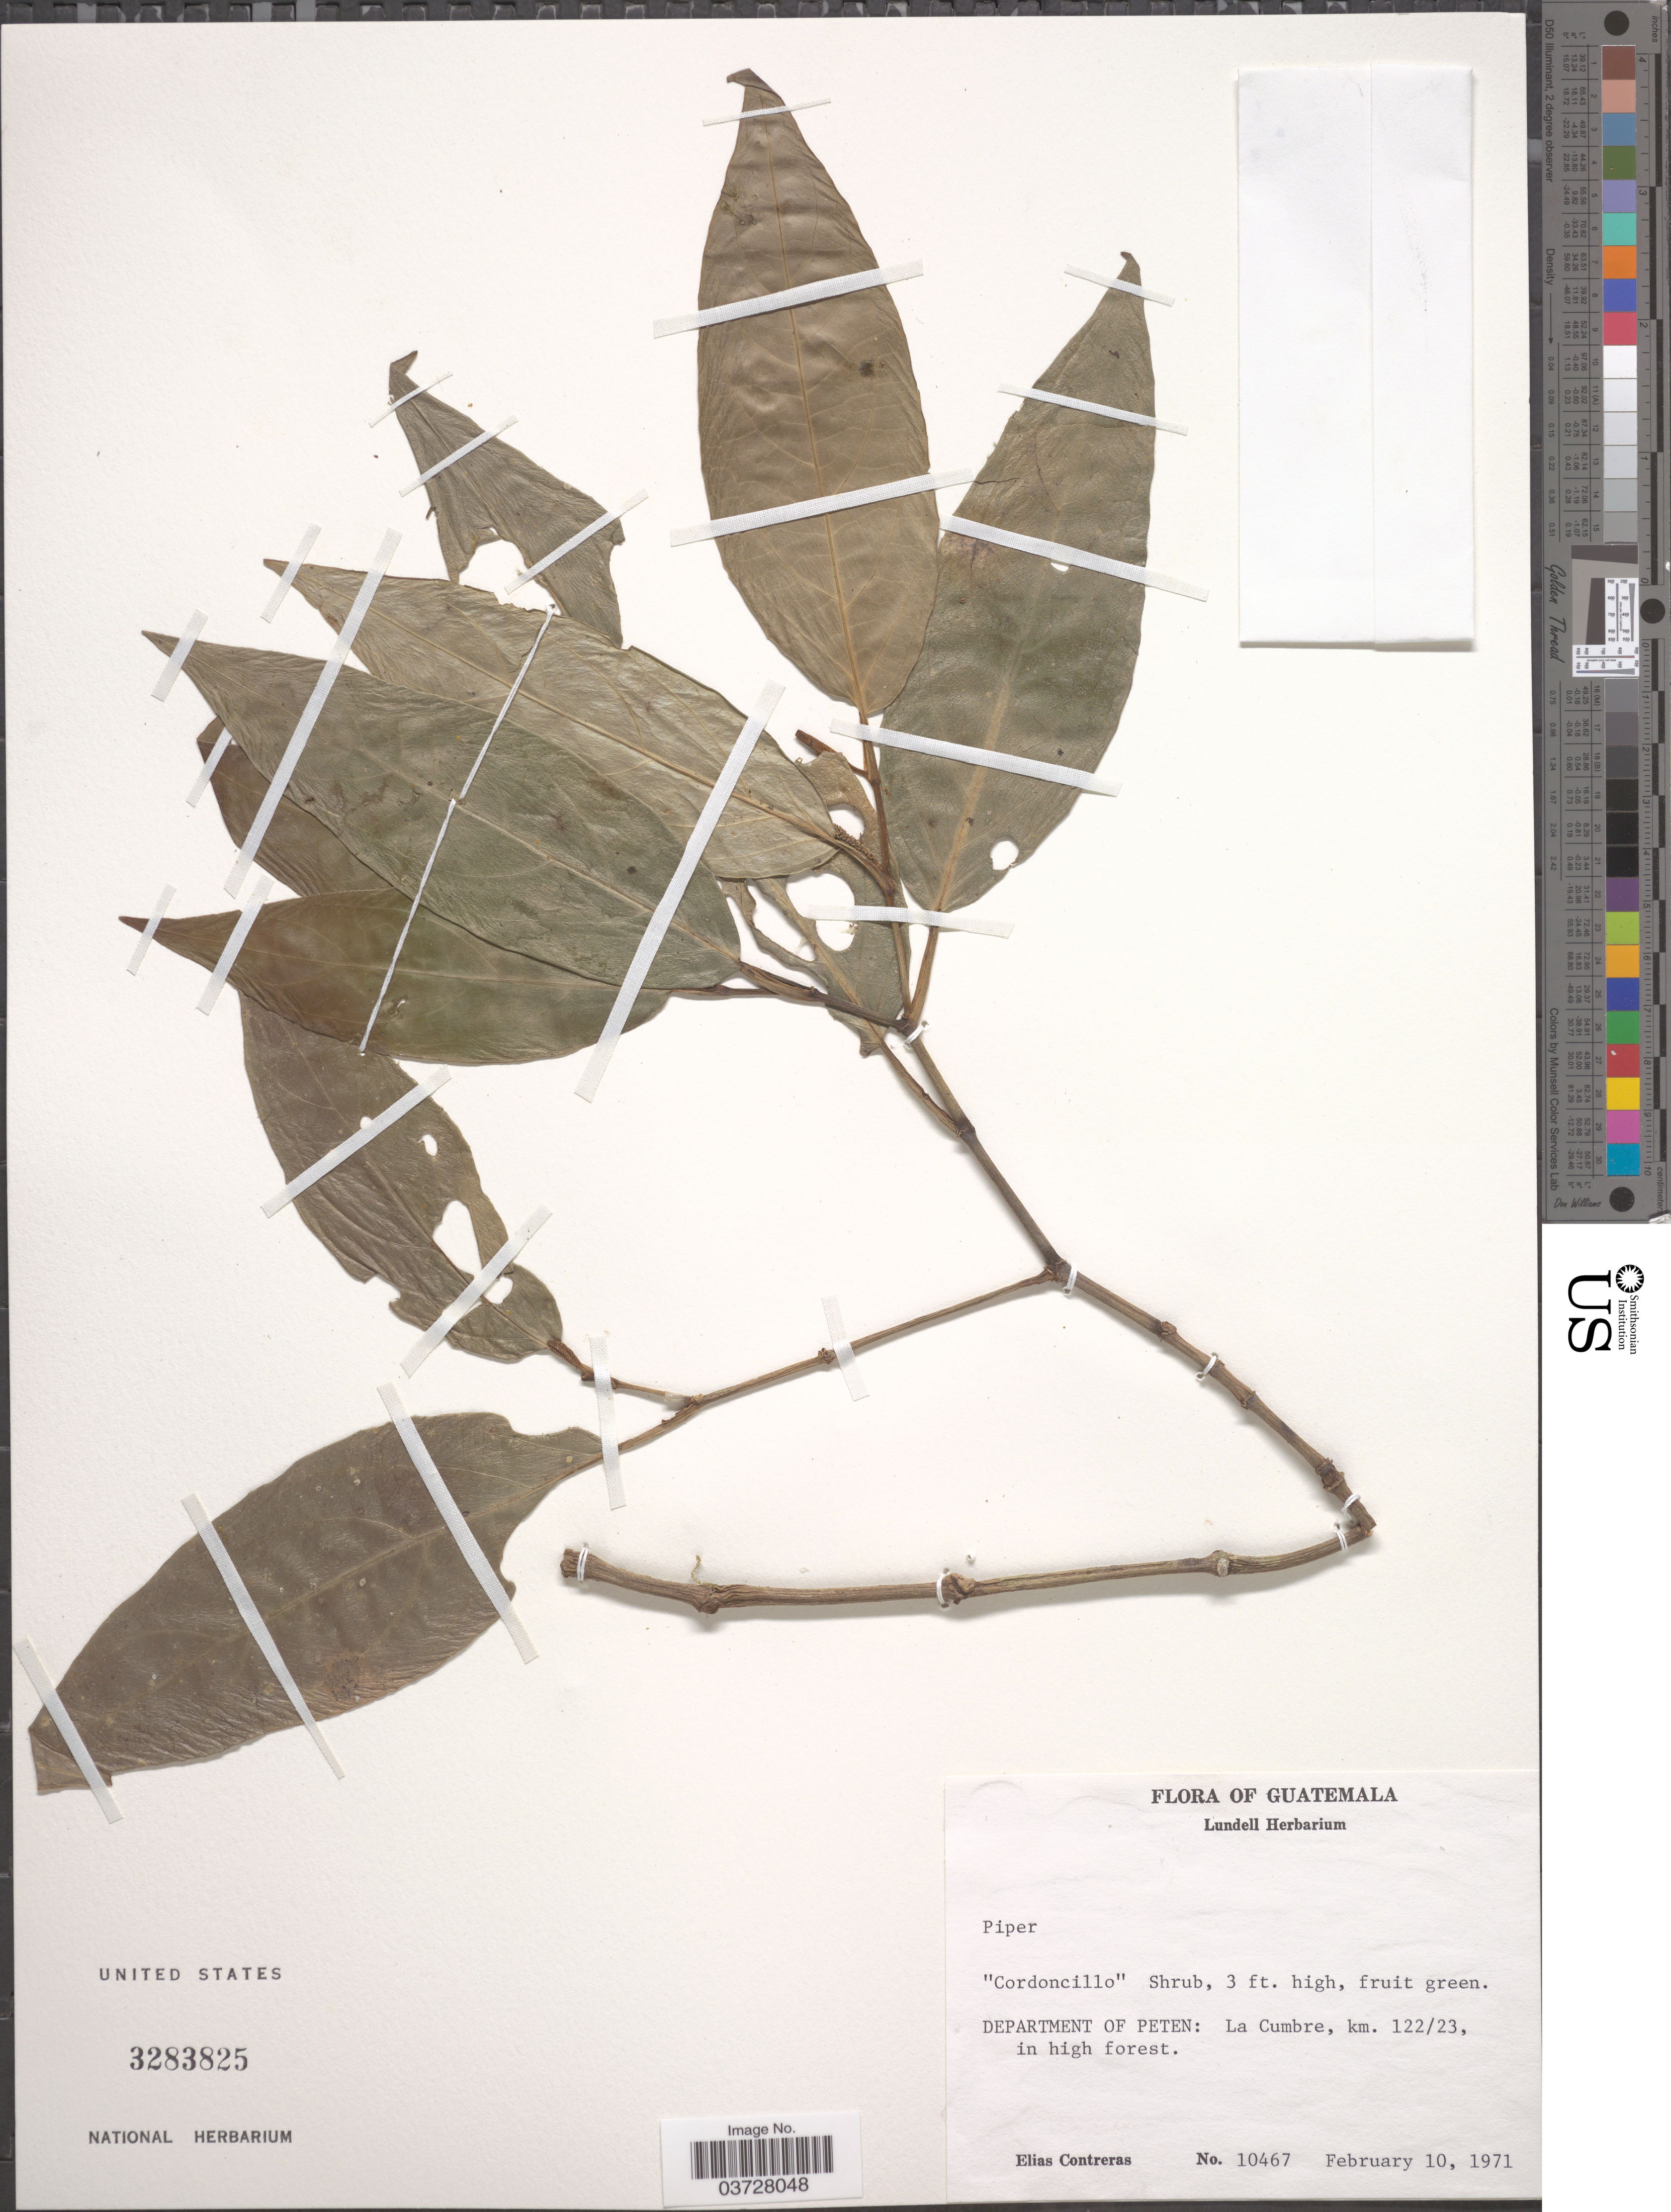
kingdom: Plantae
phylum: Tracheophyta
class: Magnoliopsida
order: Piperales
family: Piperaceae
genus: Piper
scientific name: Piper sp.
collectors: E. Contreras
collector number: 10467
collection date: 1971-02-10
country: Guatemala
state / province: El Peten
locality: Department of Peten: La Cumbre, km. 122/23.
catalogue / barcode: US 3283825